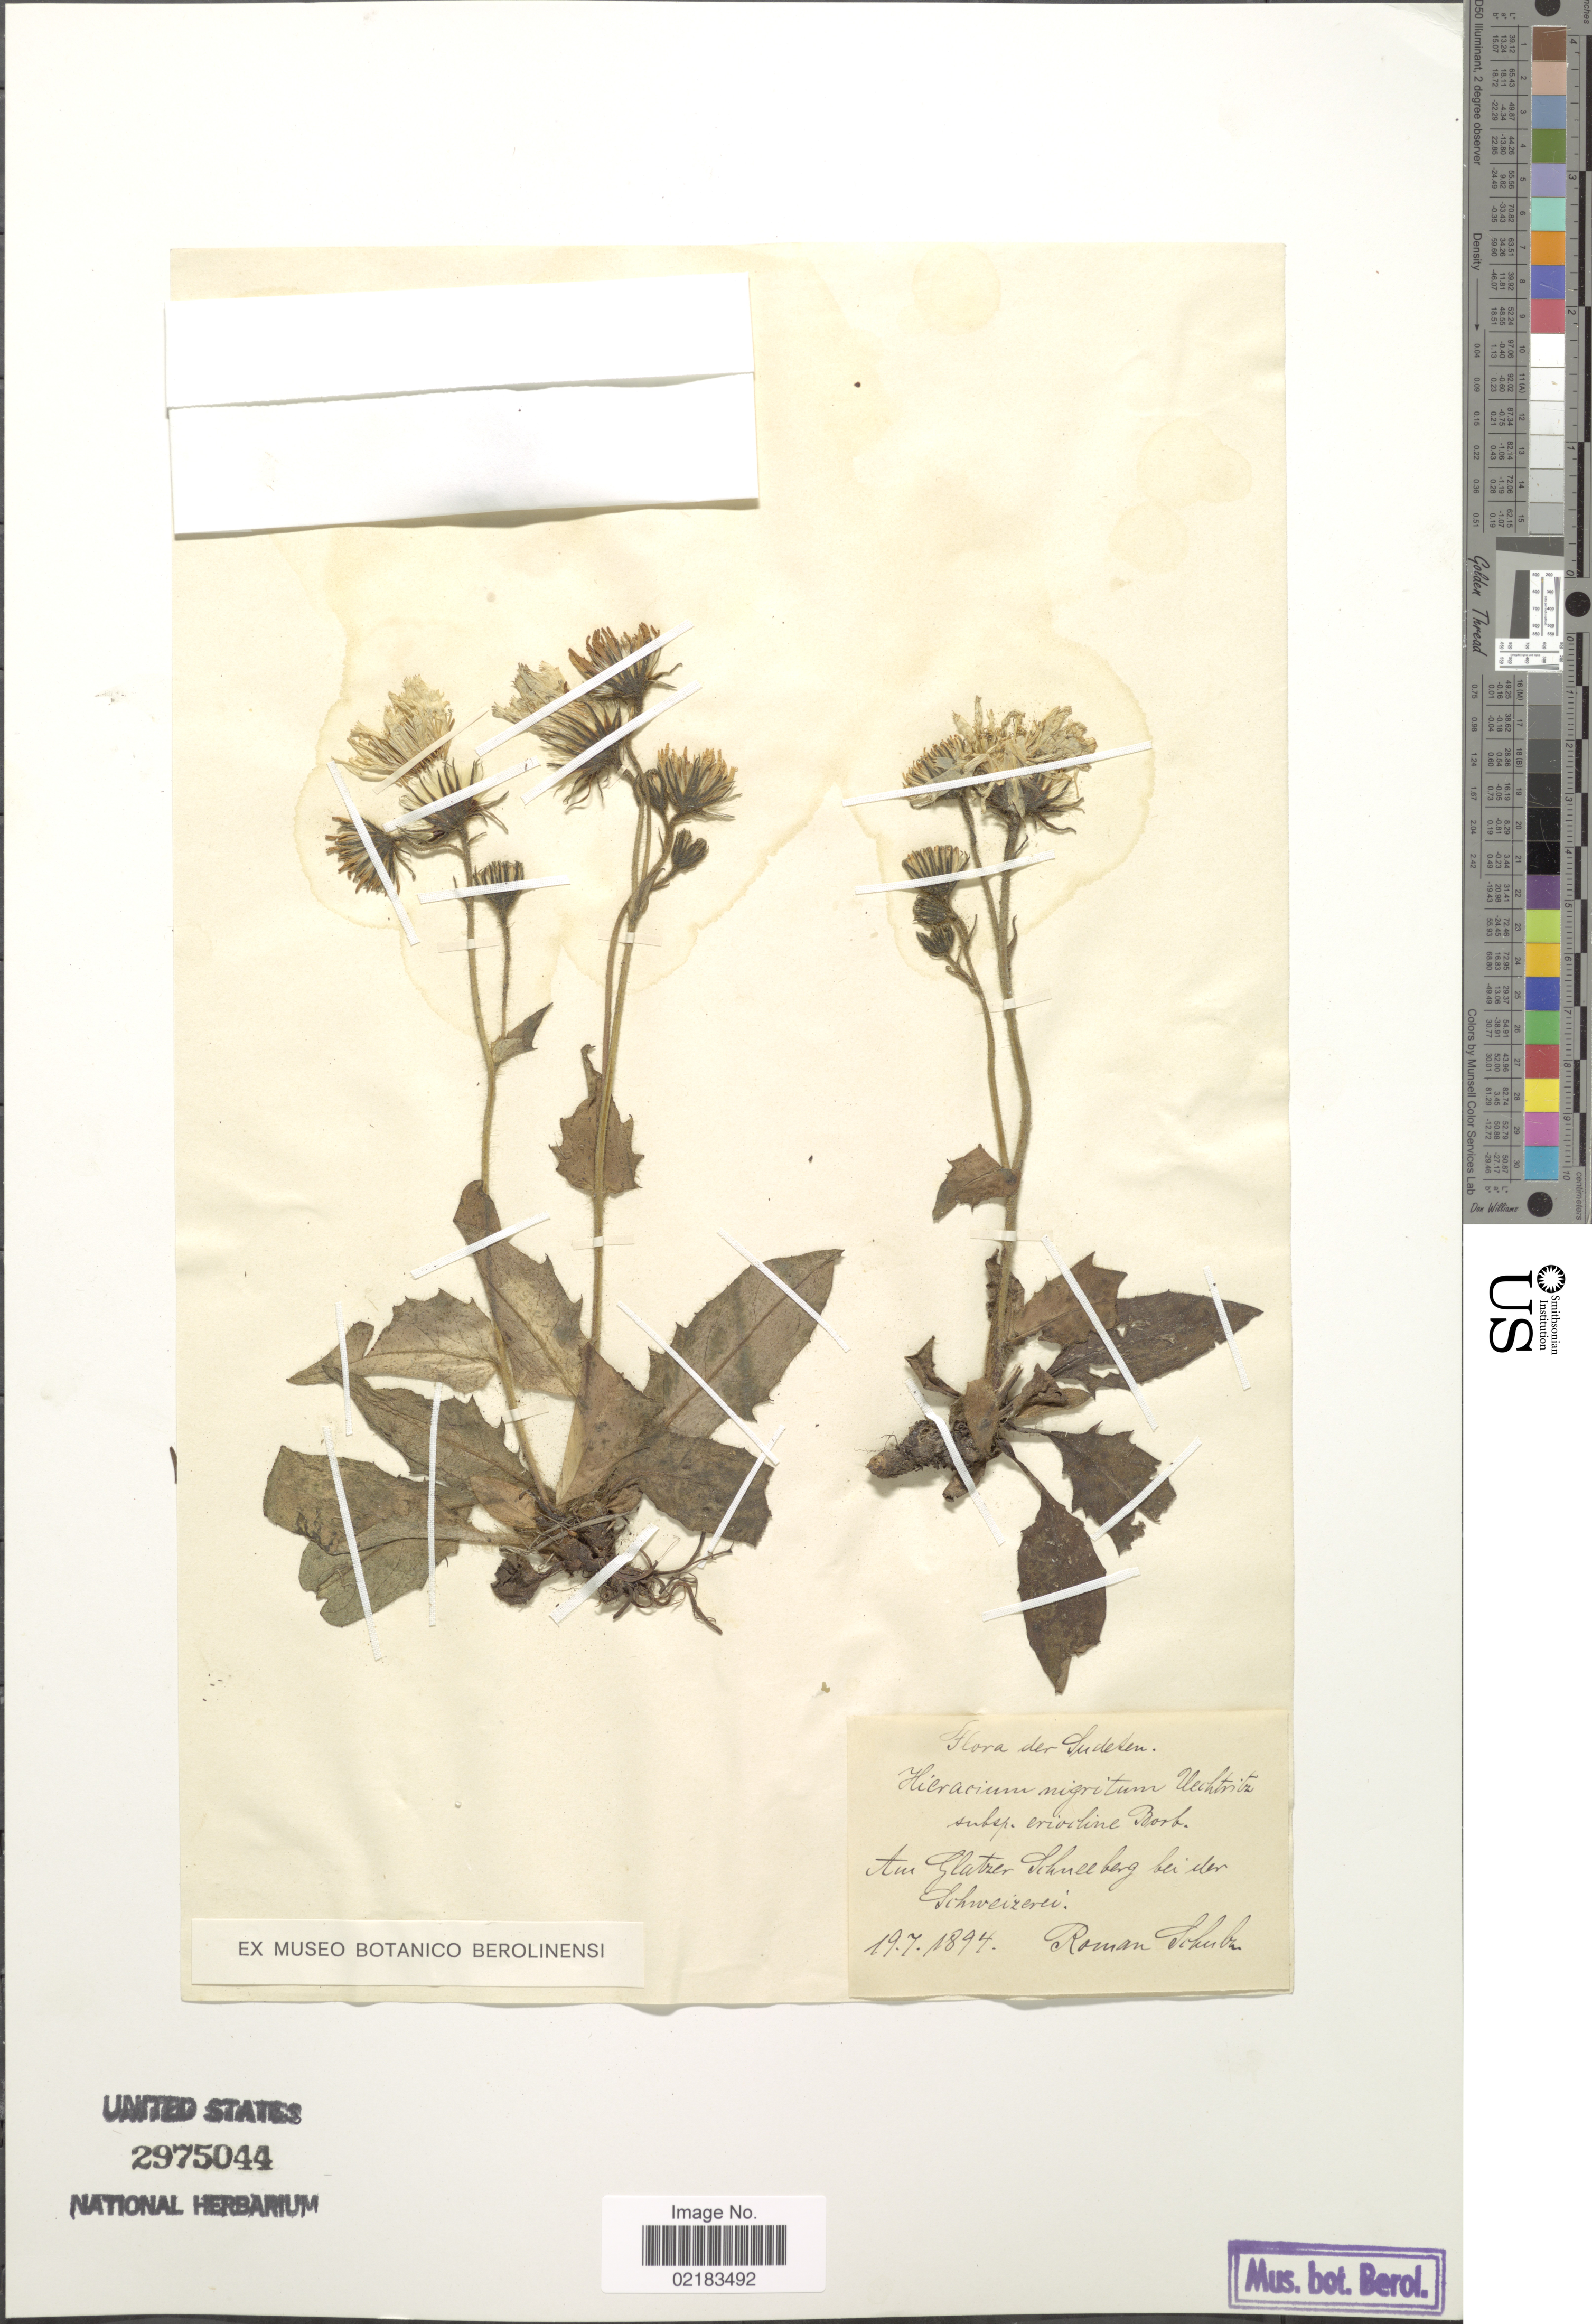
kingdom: Plantae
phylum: Tracheophyta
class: Magnoliopsida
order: Asterales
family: Asteraceae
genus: Hieracium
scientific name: Hieracium nigritum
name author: R. Uechtr.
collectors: R. Schulz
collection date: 1894-07-19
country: Austria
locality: Sudesen, am Glatzer Schneeberg bei der Schweizerei [interpreted]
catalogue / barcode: US 2975044